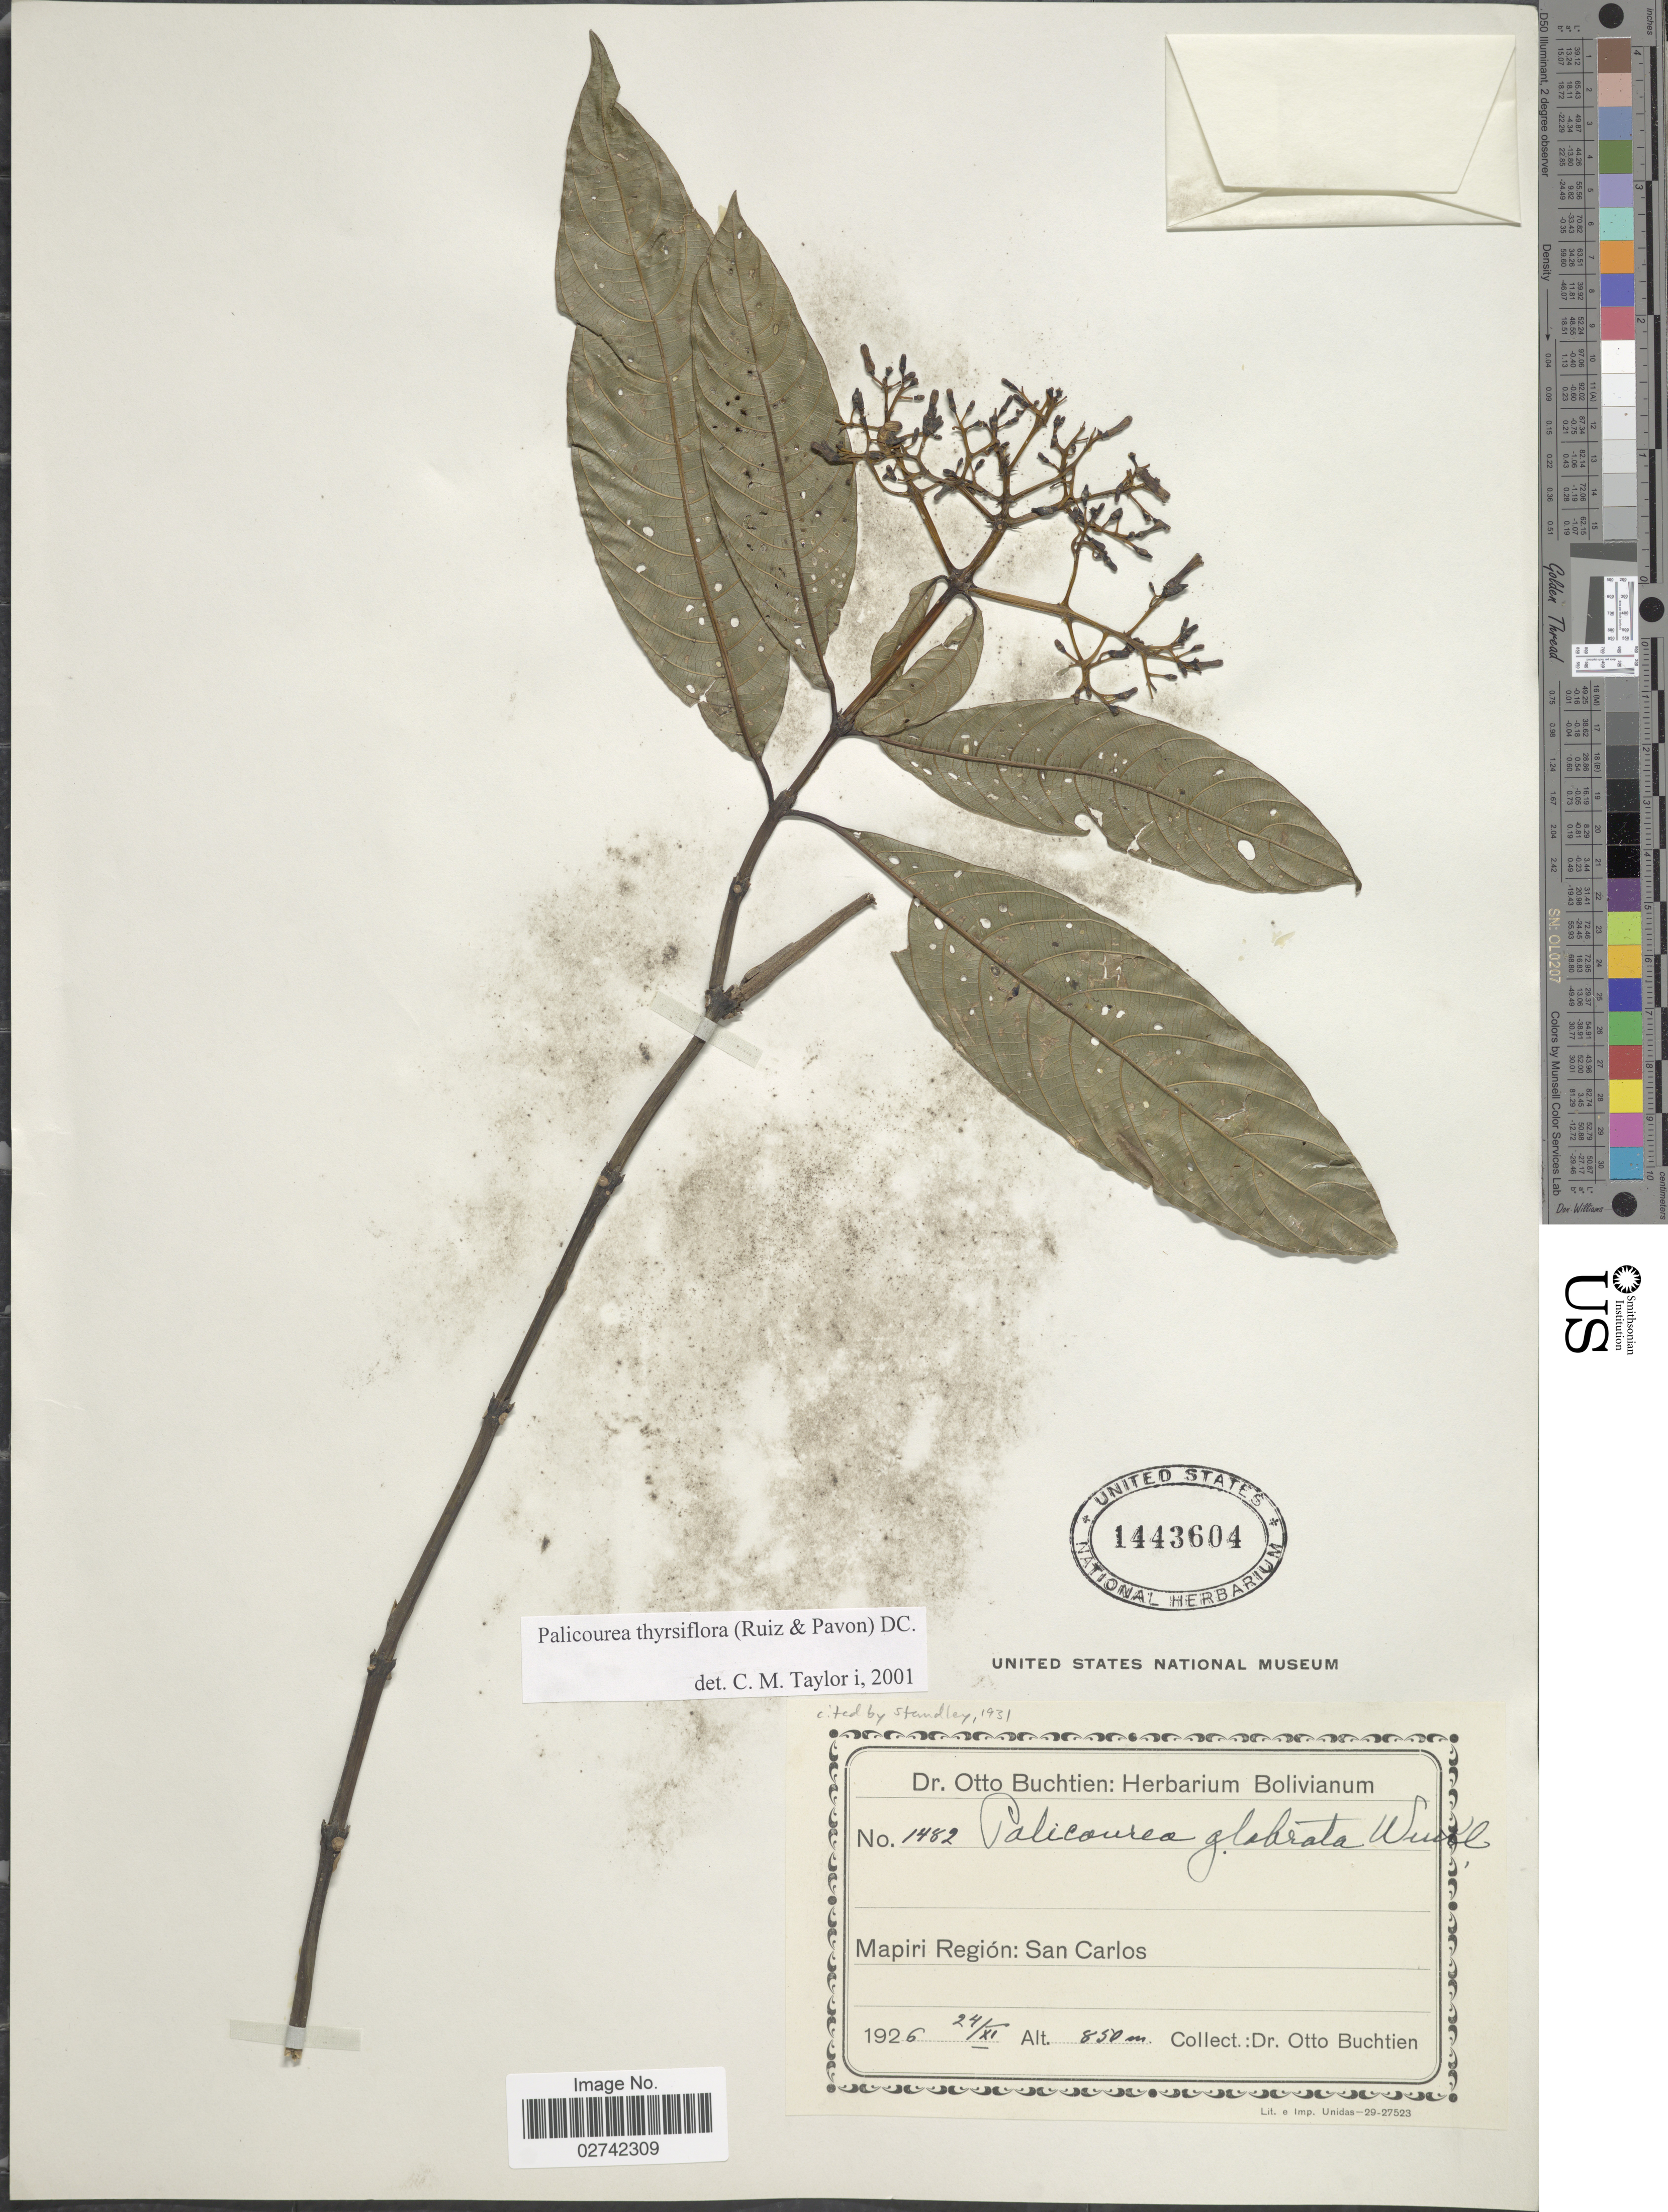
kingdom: Plantae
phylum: Tracheophyta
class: Magnoliopsida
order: Gentianales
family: Rubiaceae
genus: Palicourea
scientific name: Palicourea thyrsiflora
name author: (Ruiz & Pav.) DC.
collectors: O. Buchtien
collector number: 1482*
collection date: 1926-11-24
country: Bolivia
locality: Mapiri Region: San Carlos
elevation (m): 850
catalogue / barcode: US 1443604